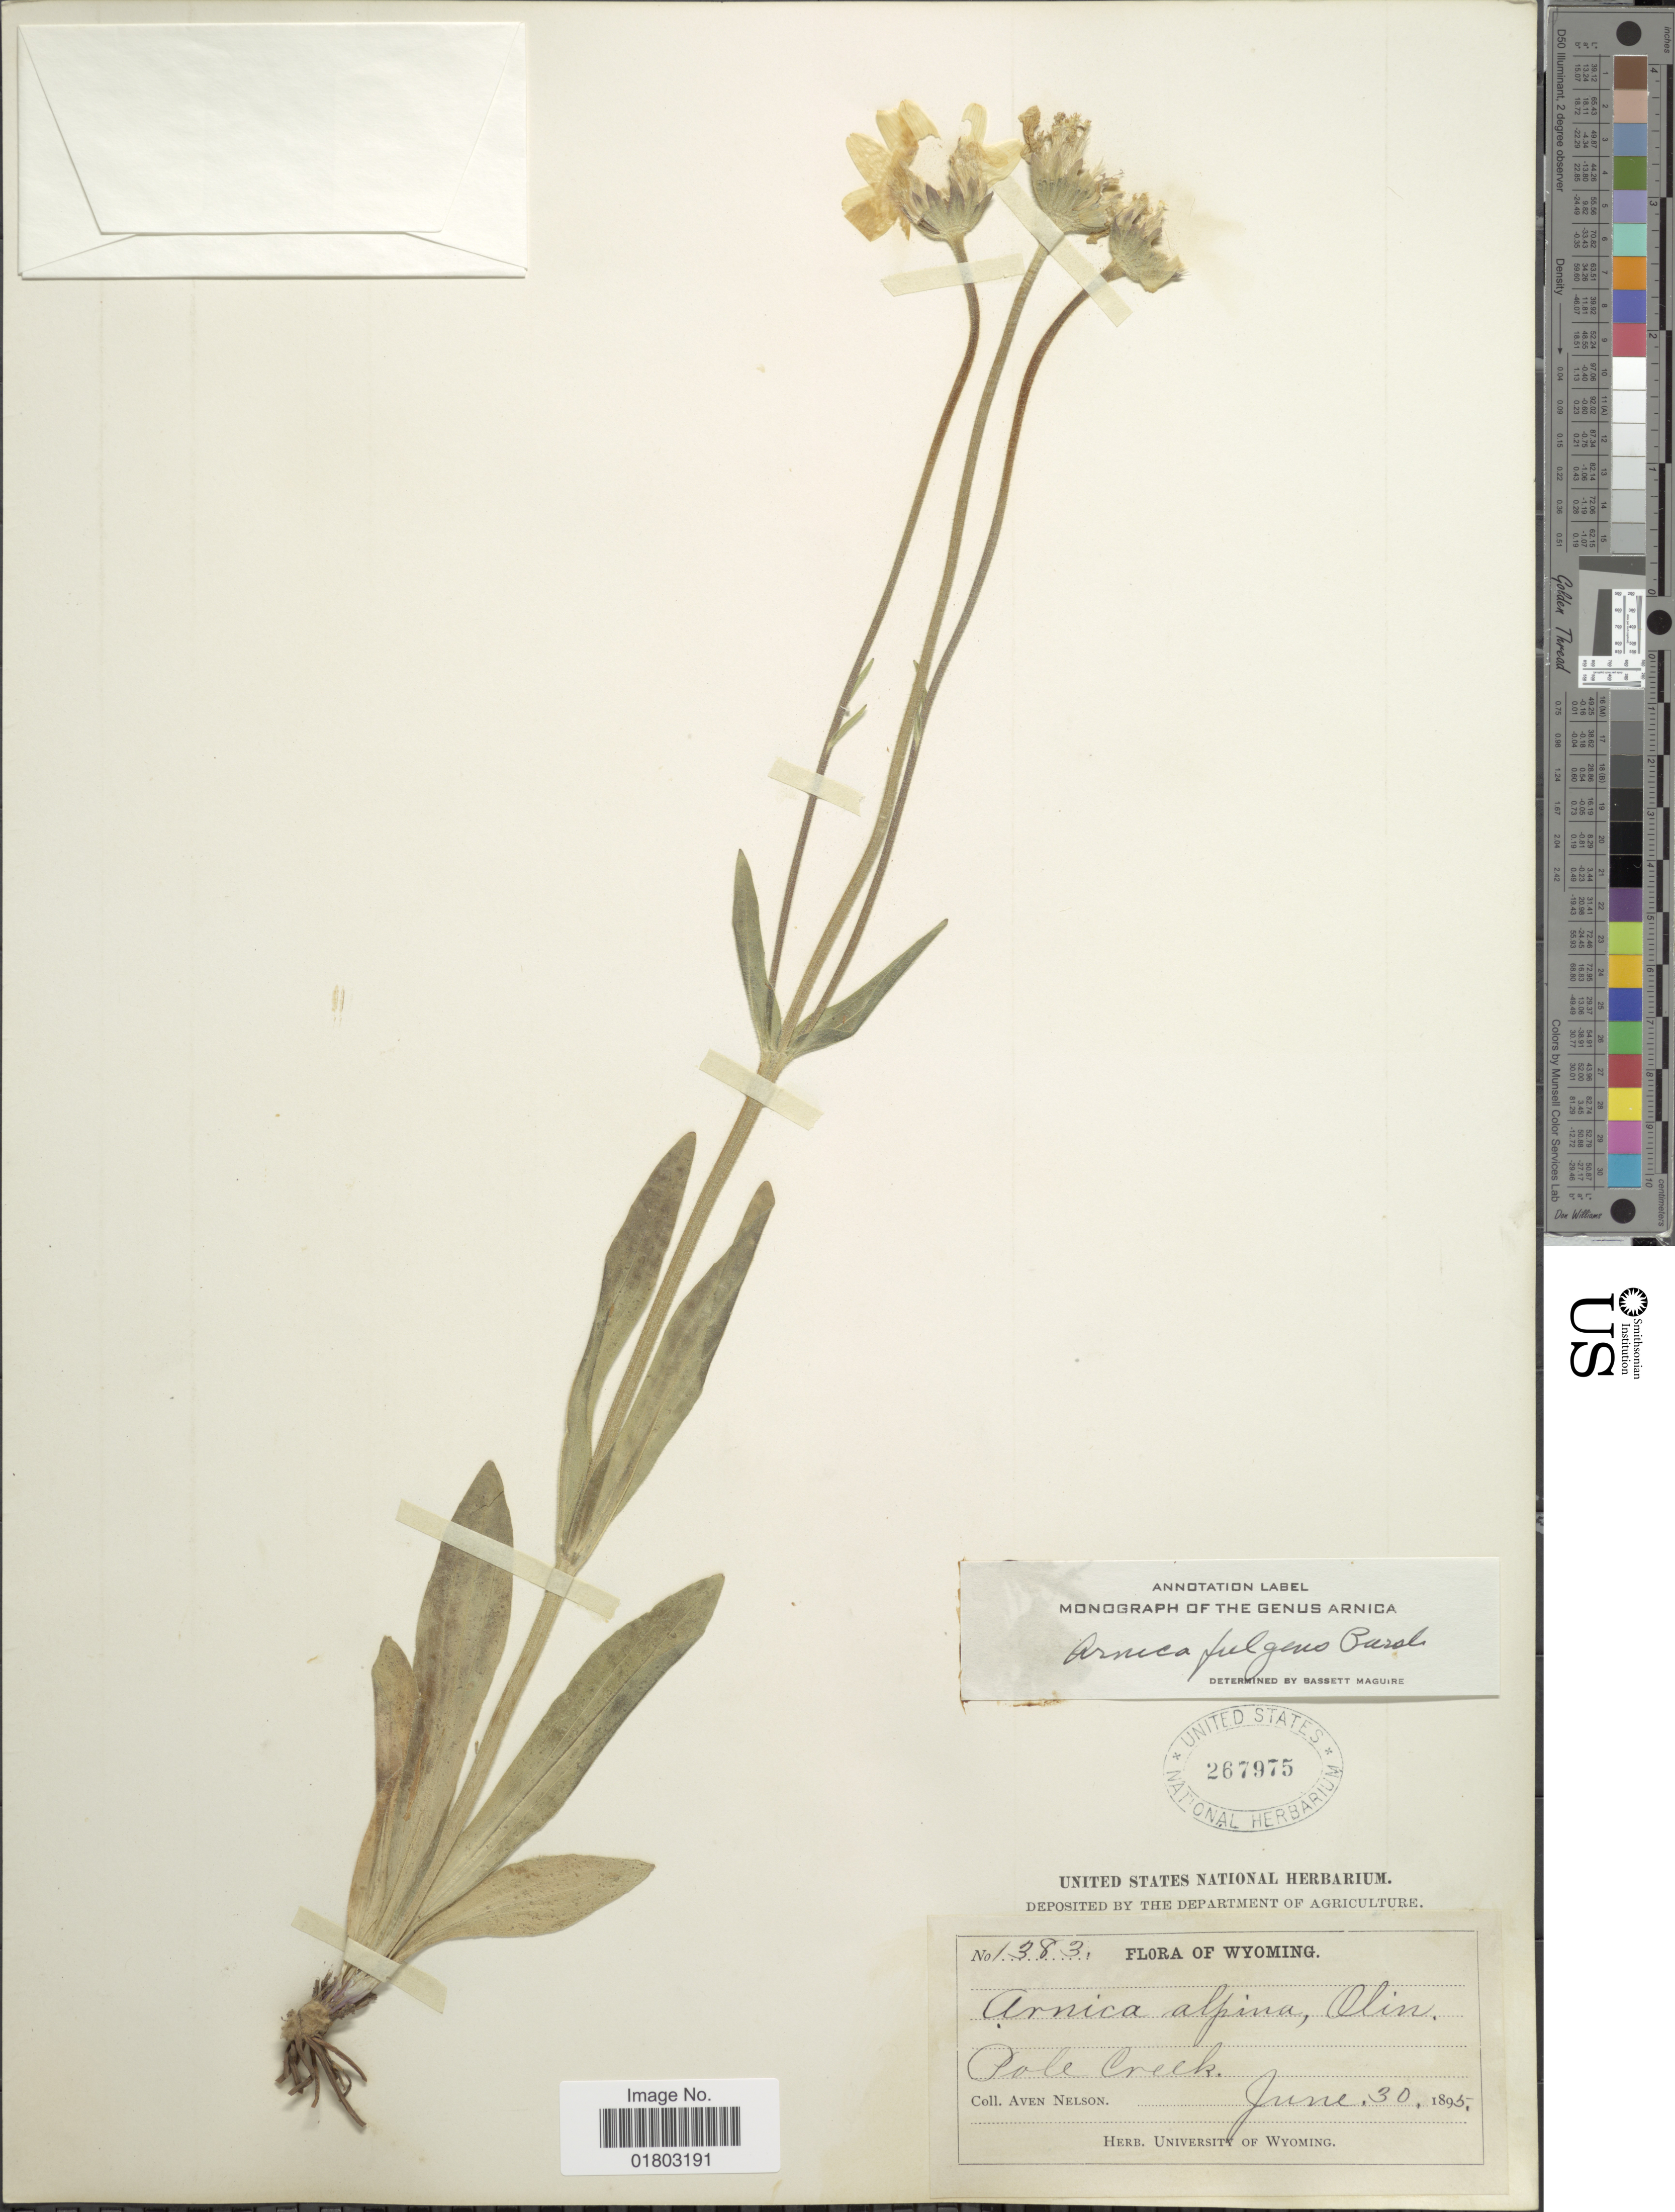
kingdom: Plantae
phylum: Tracheophyta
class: Magnoliopsida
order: Asterales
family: Asteraceae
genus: Arnica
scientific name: Arnica fulgens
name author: Pursh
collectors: A. Nelson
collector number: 1383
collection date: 1895-06-30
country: United States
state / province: Wyoming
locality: Pole Creek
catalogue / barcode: US 267975